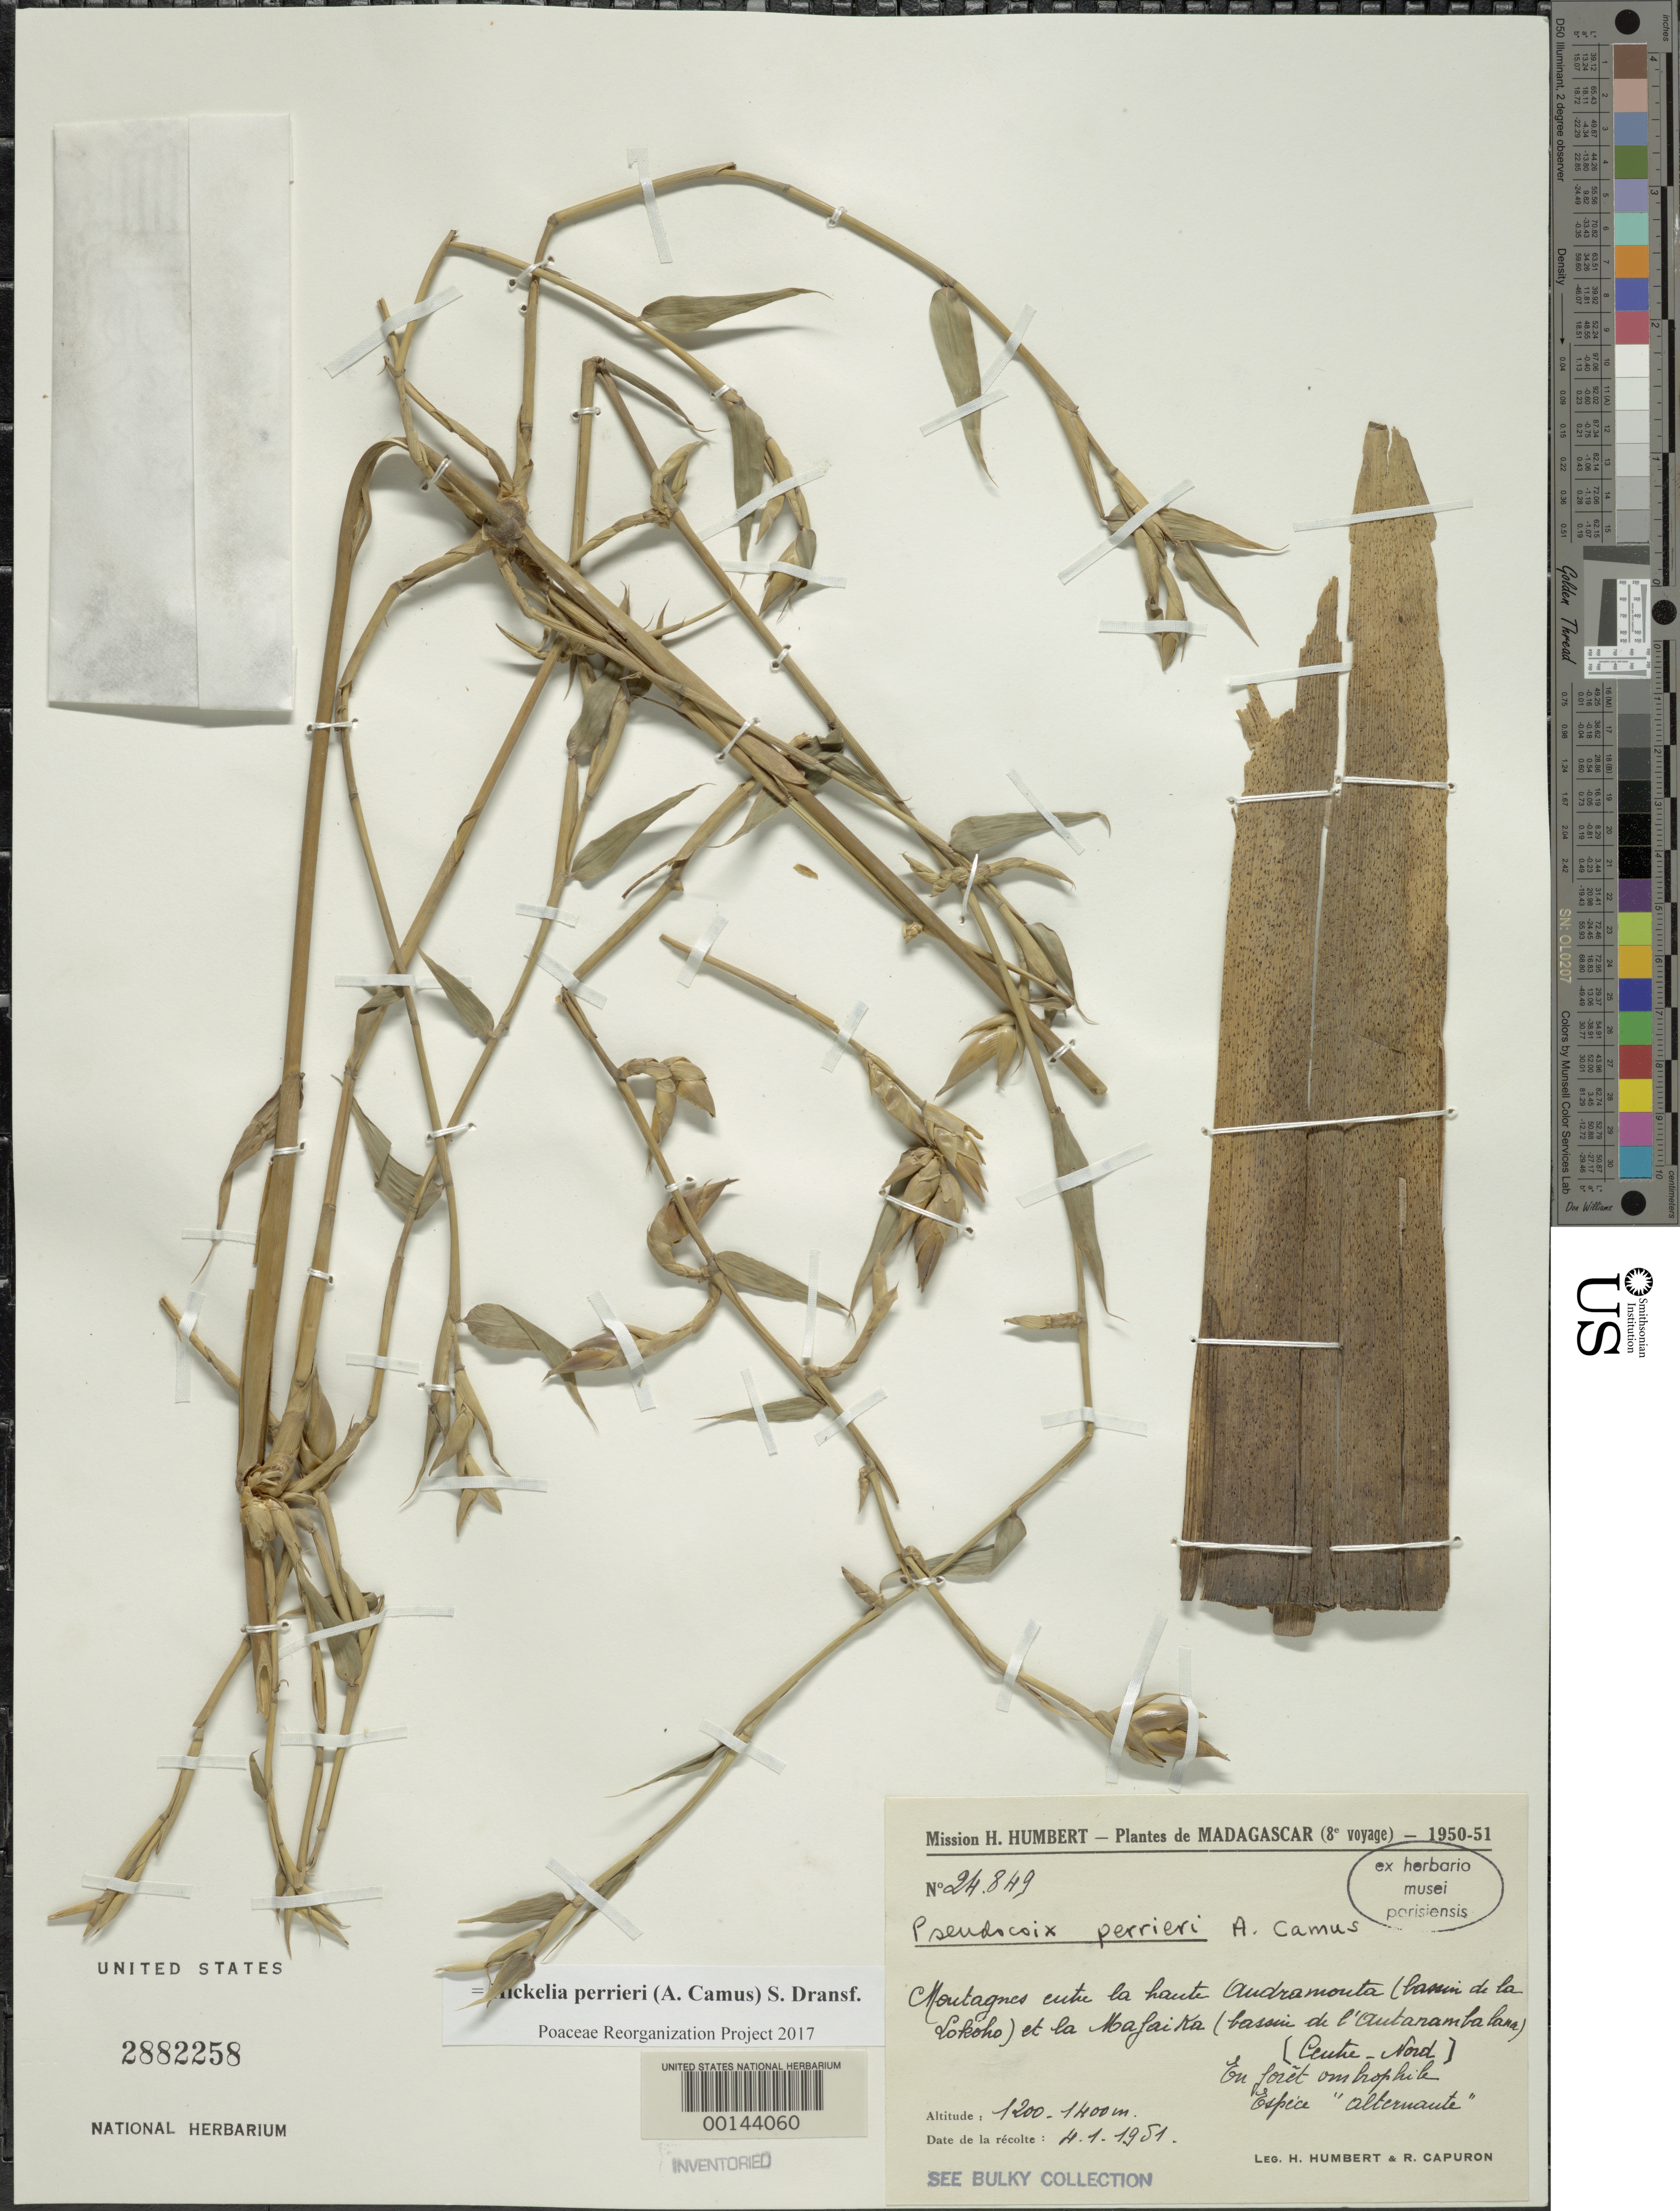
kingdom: Plantae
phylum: Tracheophyta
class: Liliopsida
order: Poales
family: Poaceae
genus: Hickelia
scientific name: Hickelia perrieri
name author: (A. Camus) S. Dransf.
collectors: H. Humbert & R. P. Capuron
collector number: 24849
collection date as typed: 04 Jan 1951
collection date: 1951-01-04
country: Madagascar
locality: Mafaika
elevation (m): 1200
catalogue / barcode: US 2882258